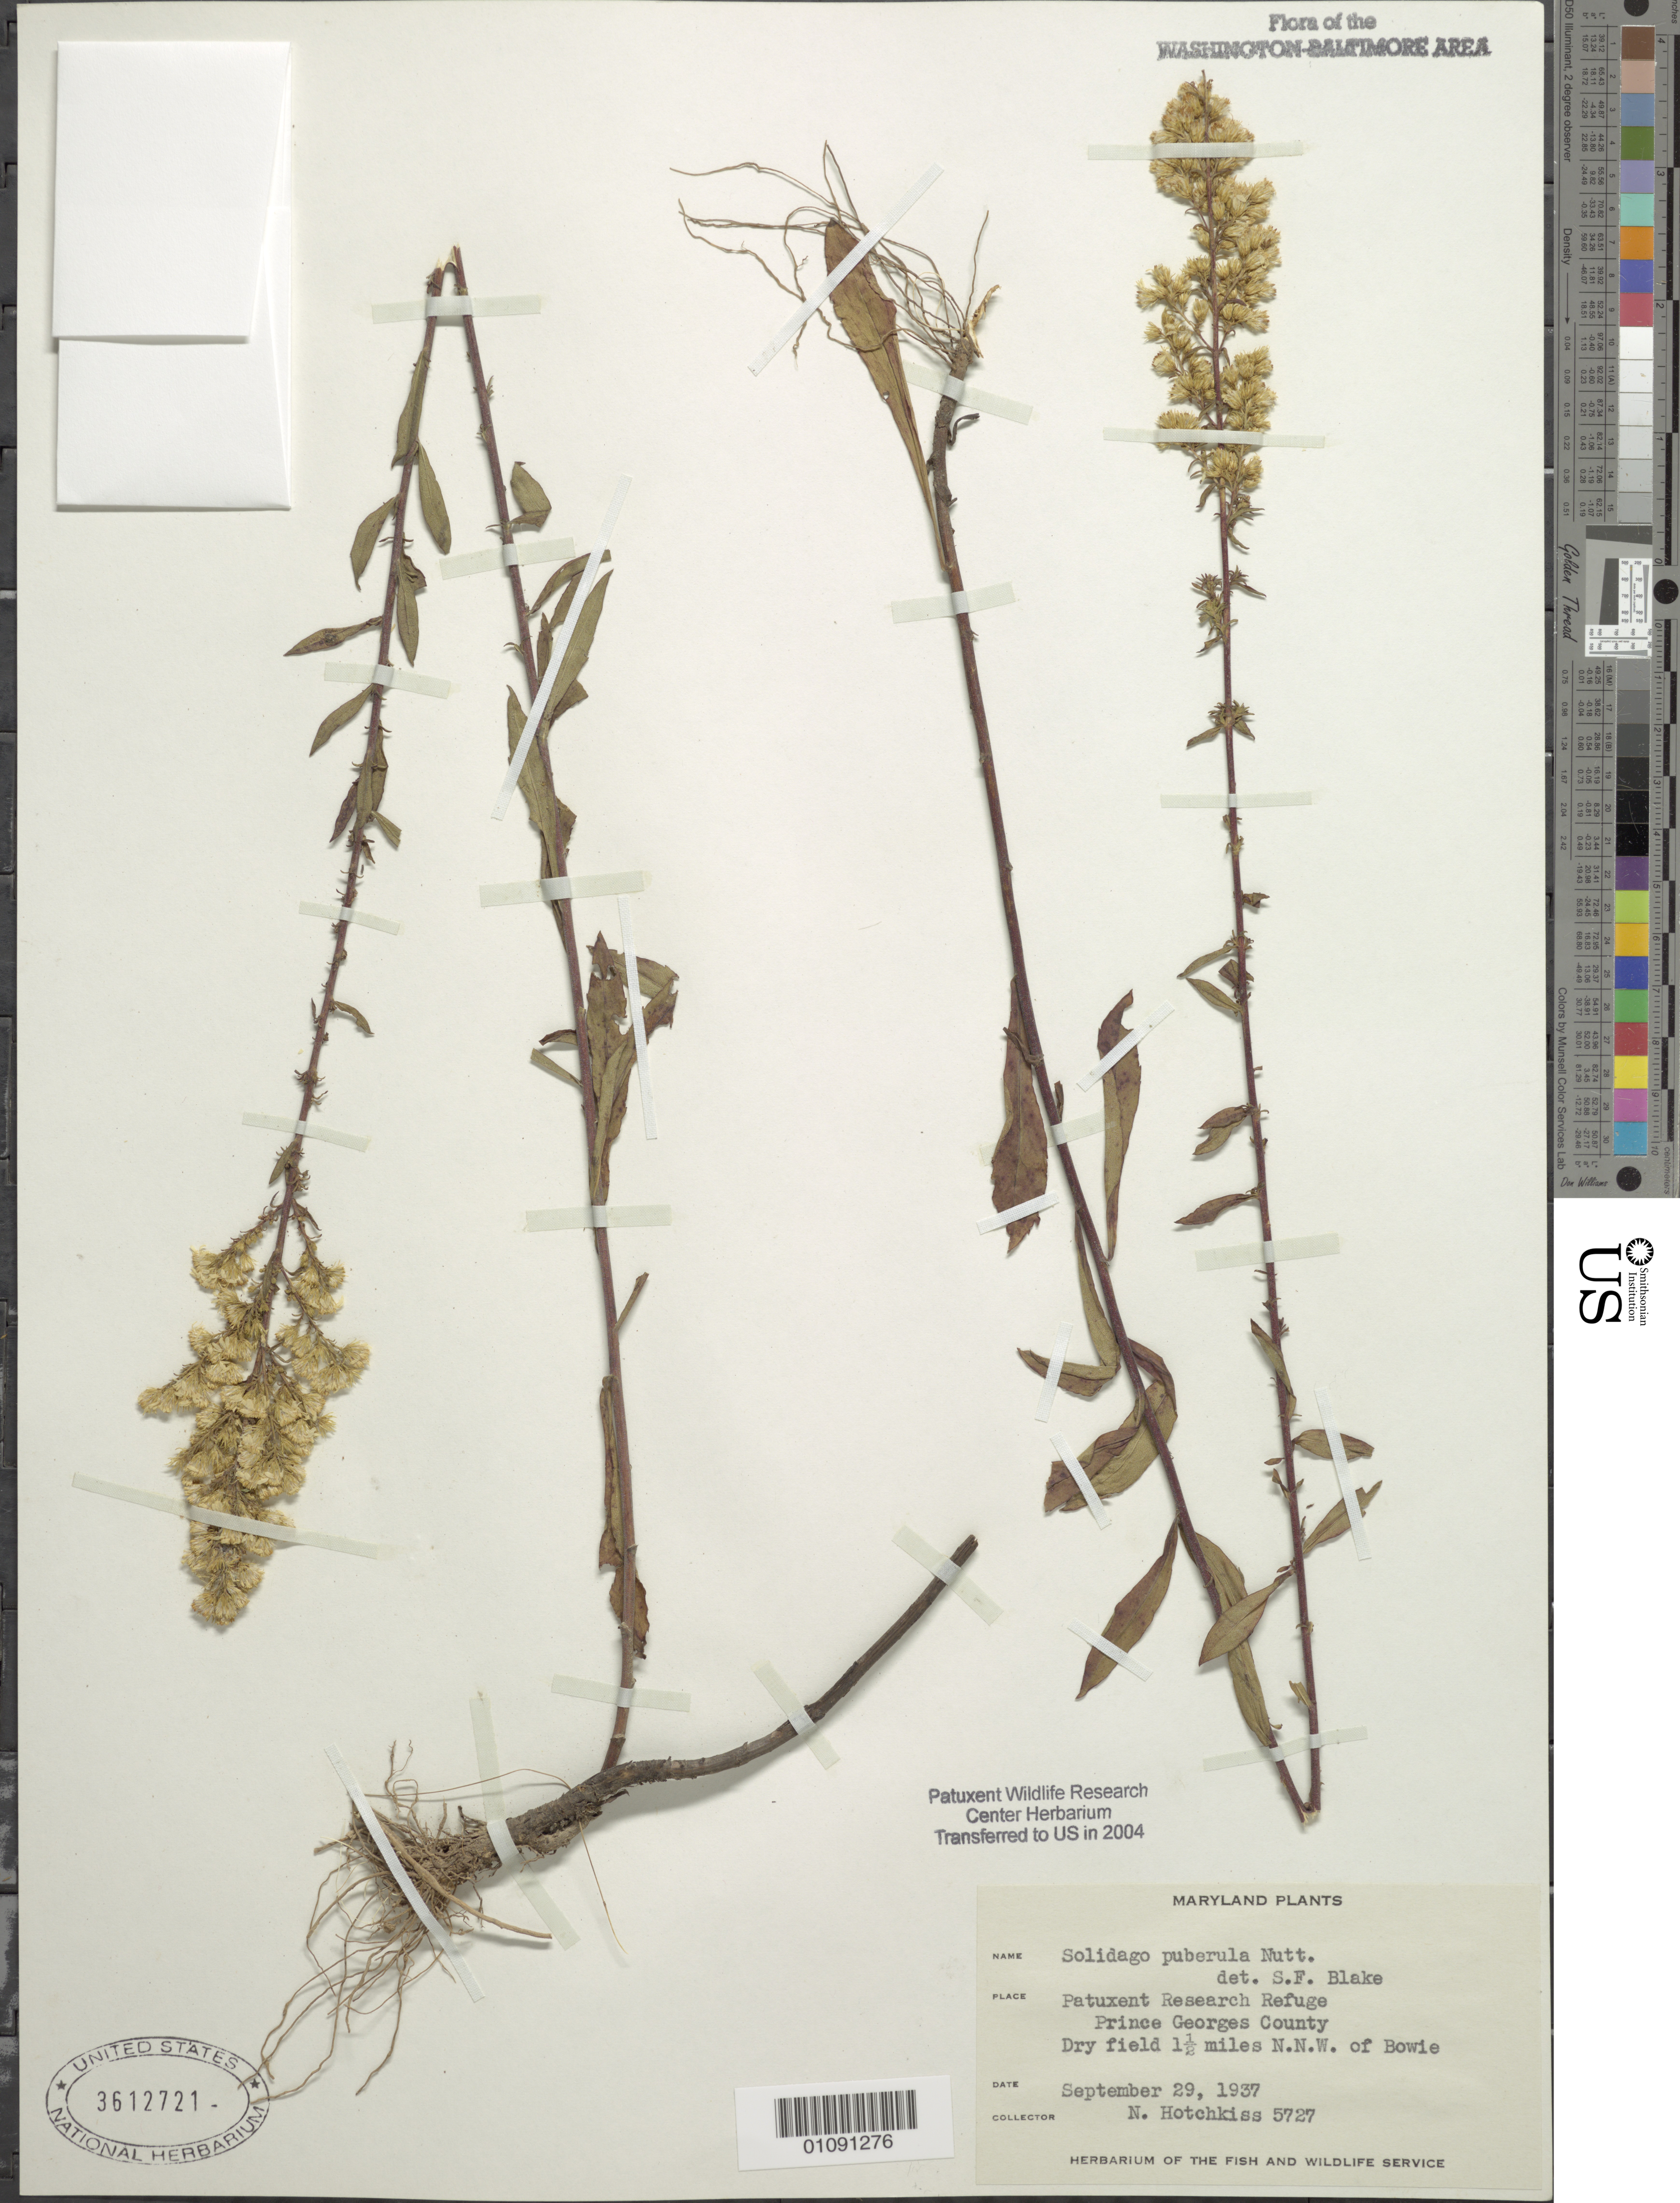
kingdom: Plantae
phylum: Tracheophyta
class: Magnoliopsida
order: Asterales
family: Asteraceae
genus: Solidago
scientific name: Solidago puberula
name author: Nutt.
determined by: Blake, Sydney F.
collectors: N. Hotchkiss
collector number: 5727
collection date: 1937-09-29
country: United States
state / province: Maryland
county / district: Prince George's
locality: Patuxent Wildlife Refuge. One and a half miles N.N.W. of Bowie.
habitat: Dry field.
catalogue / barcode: US 3612721